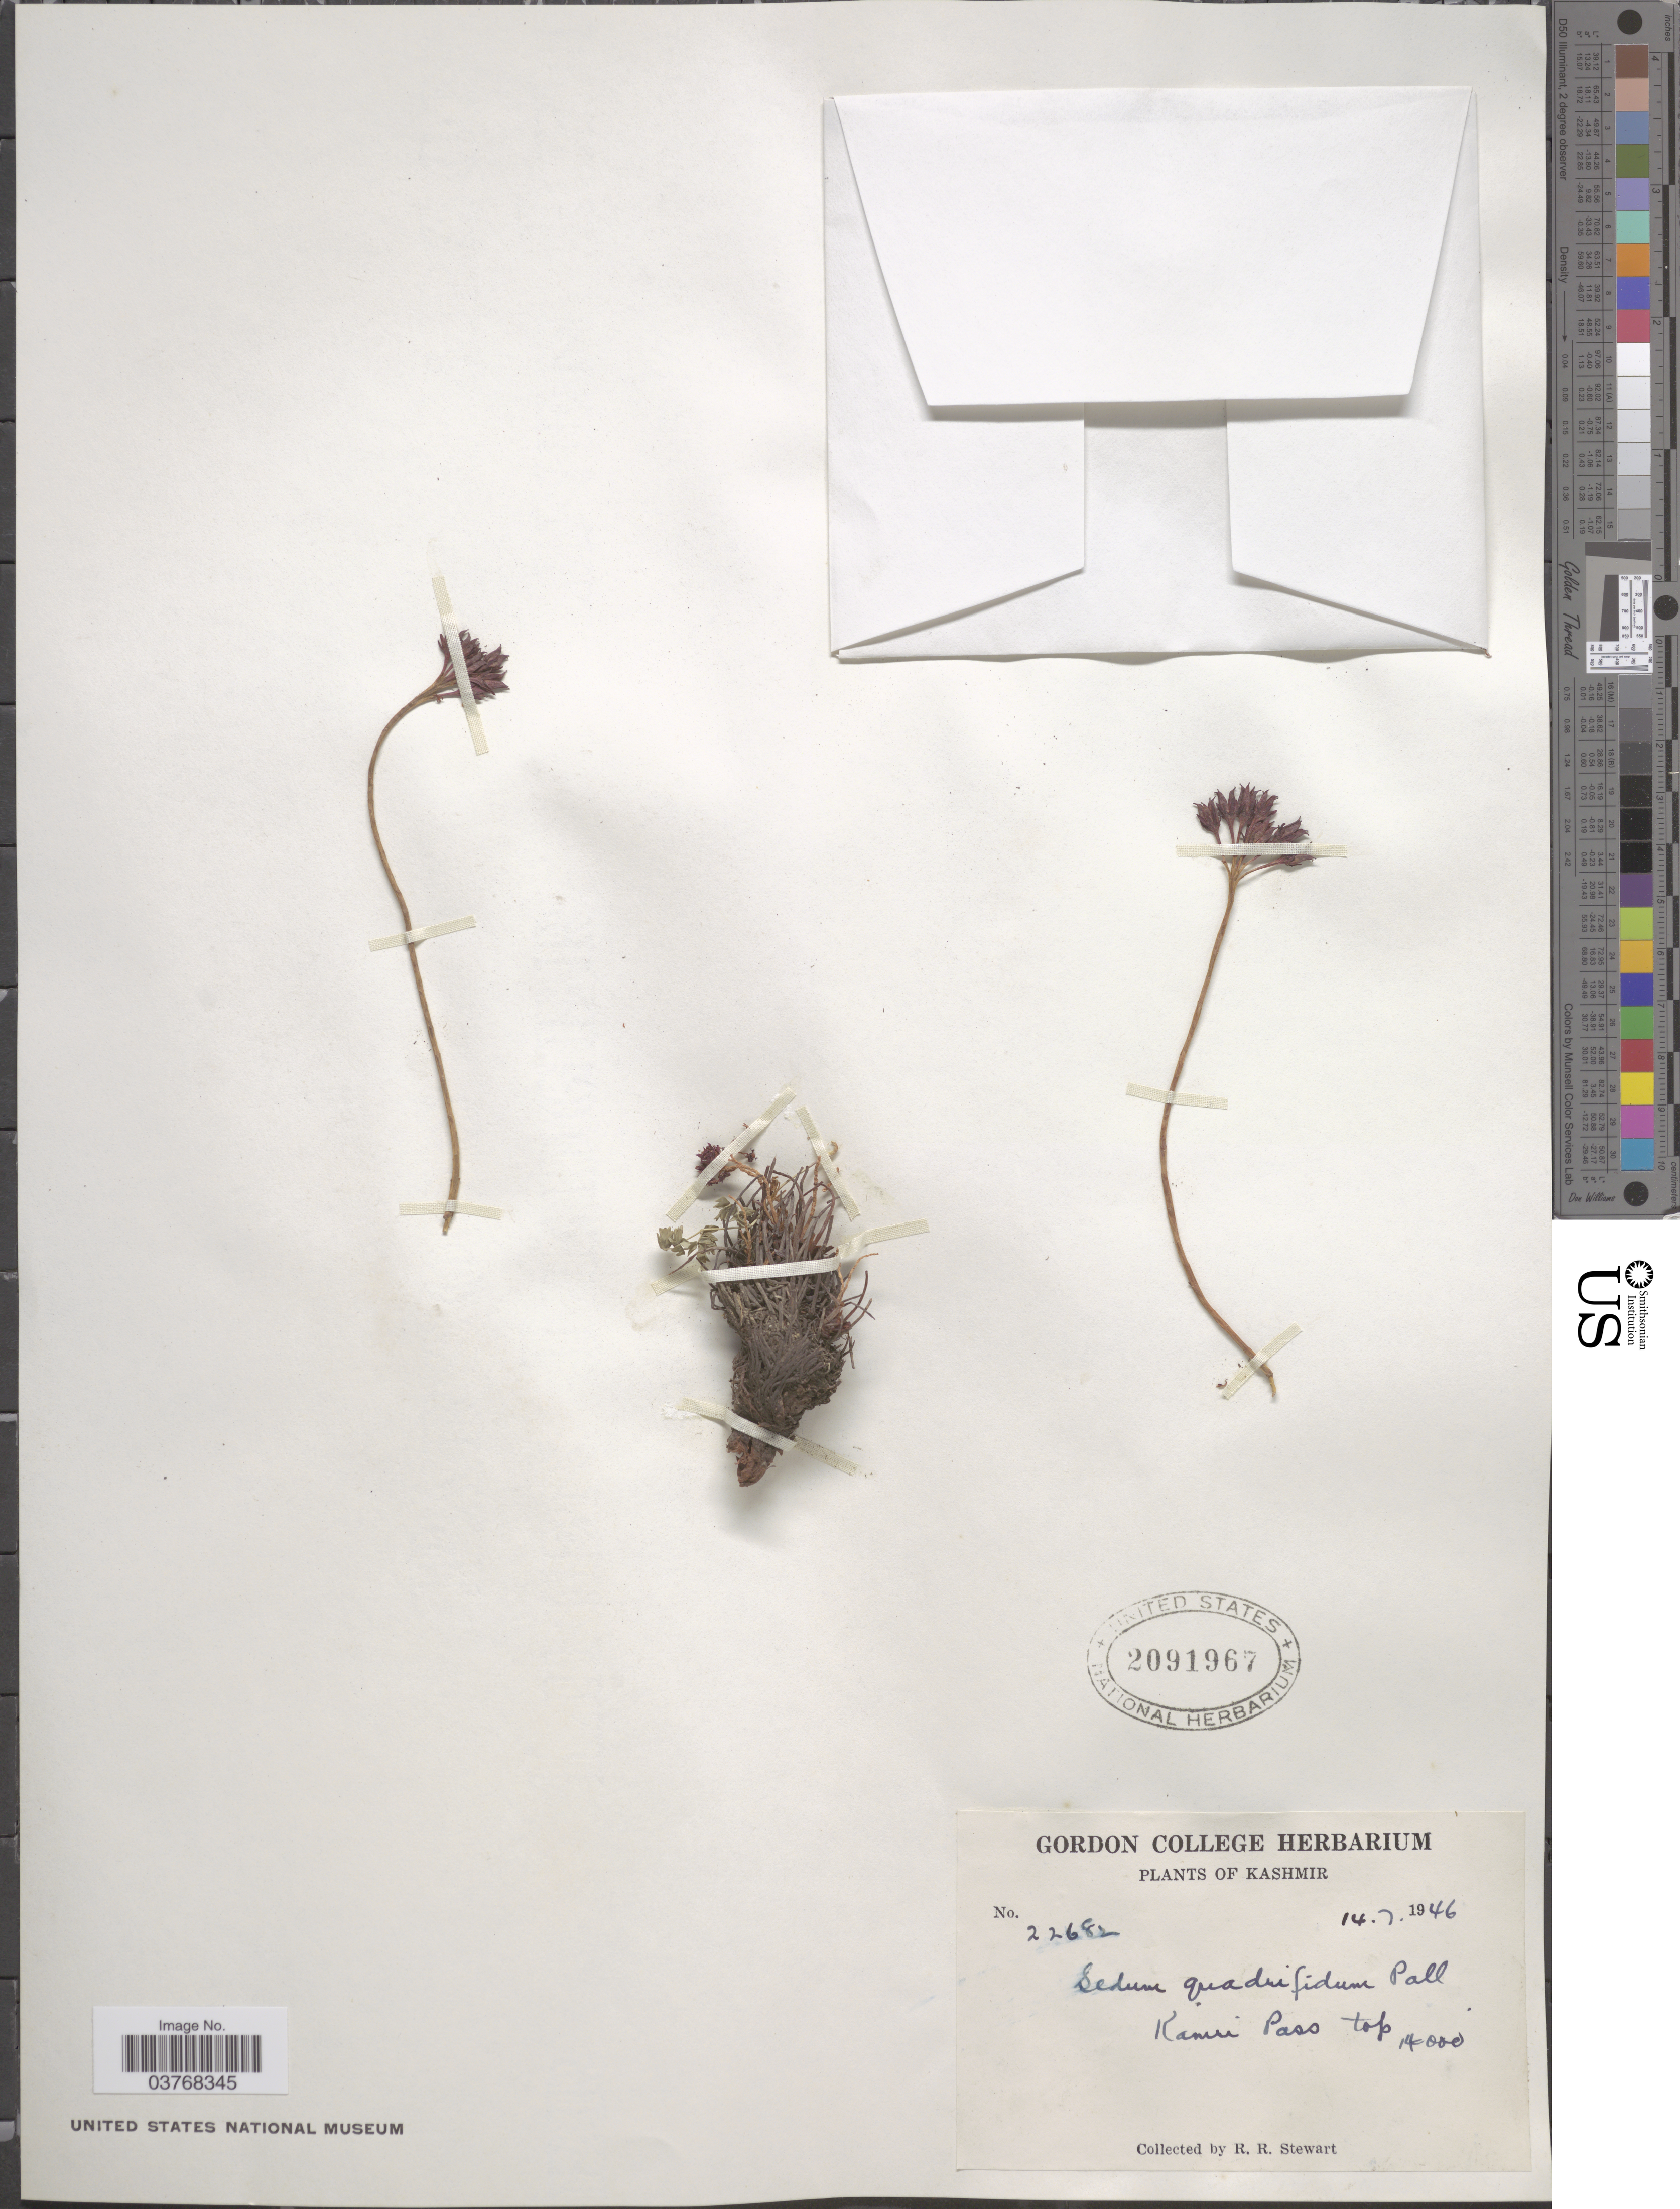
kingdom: Plantae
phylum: Tracheophyta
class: Magnoliopsida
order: Saxifragales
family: Crassulaceae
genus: Rhodiola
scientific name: Rhodiola quadrifida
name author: (Pall.) Fisch. & C.A. Mey.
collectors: R. Stewart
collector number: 22682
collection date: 1946-07-14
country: India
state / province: Jammu and Kashmir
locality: Kashmir. Kamri Pass top.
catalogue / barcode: US 2091967